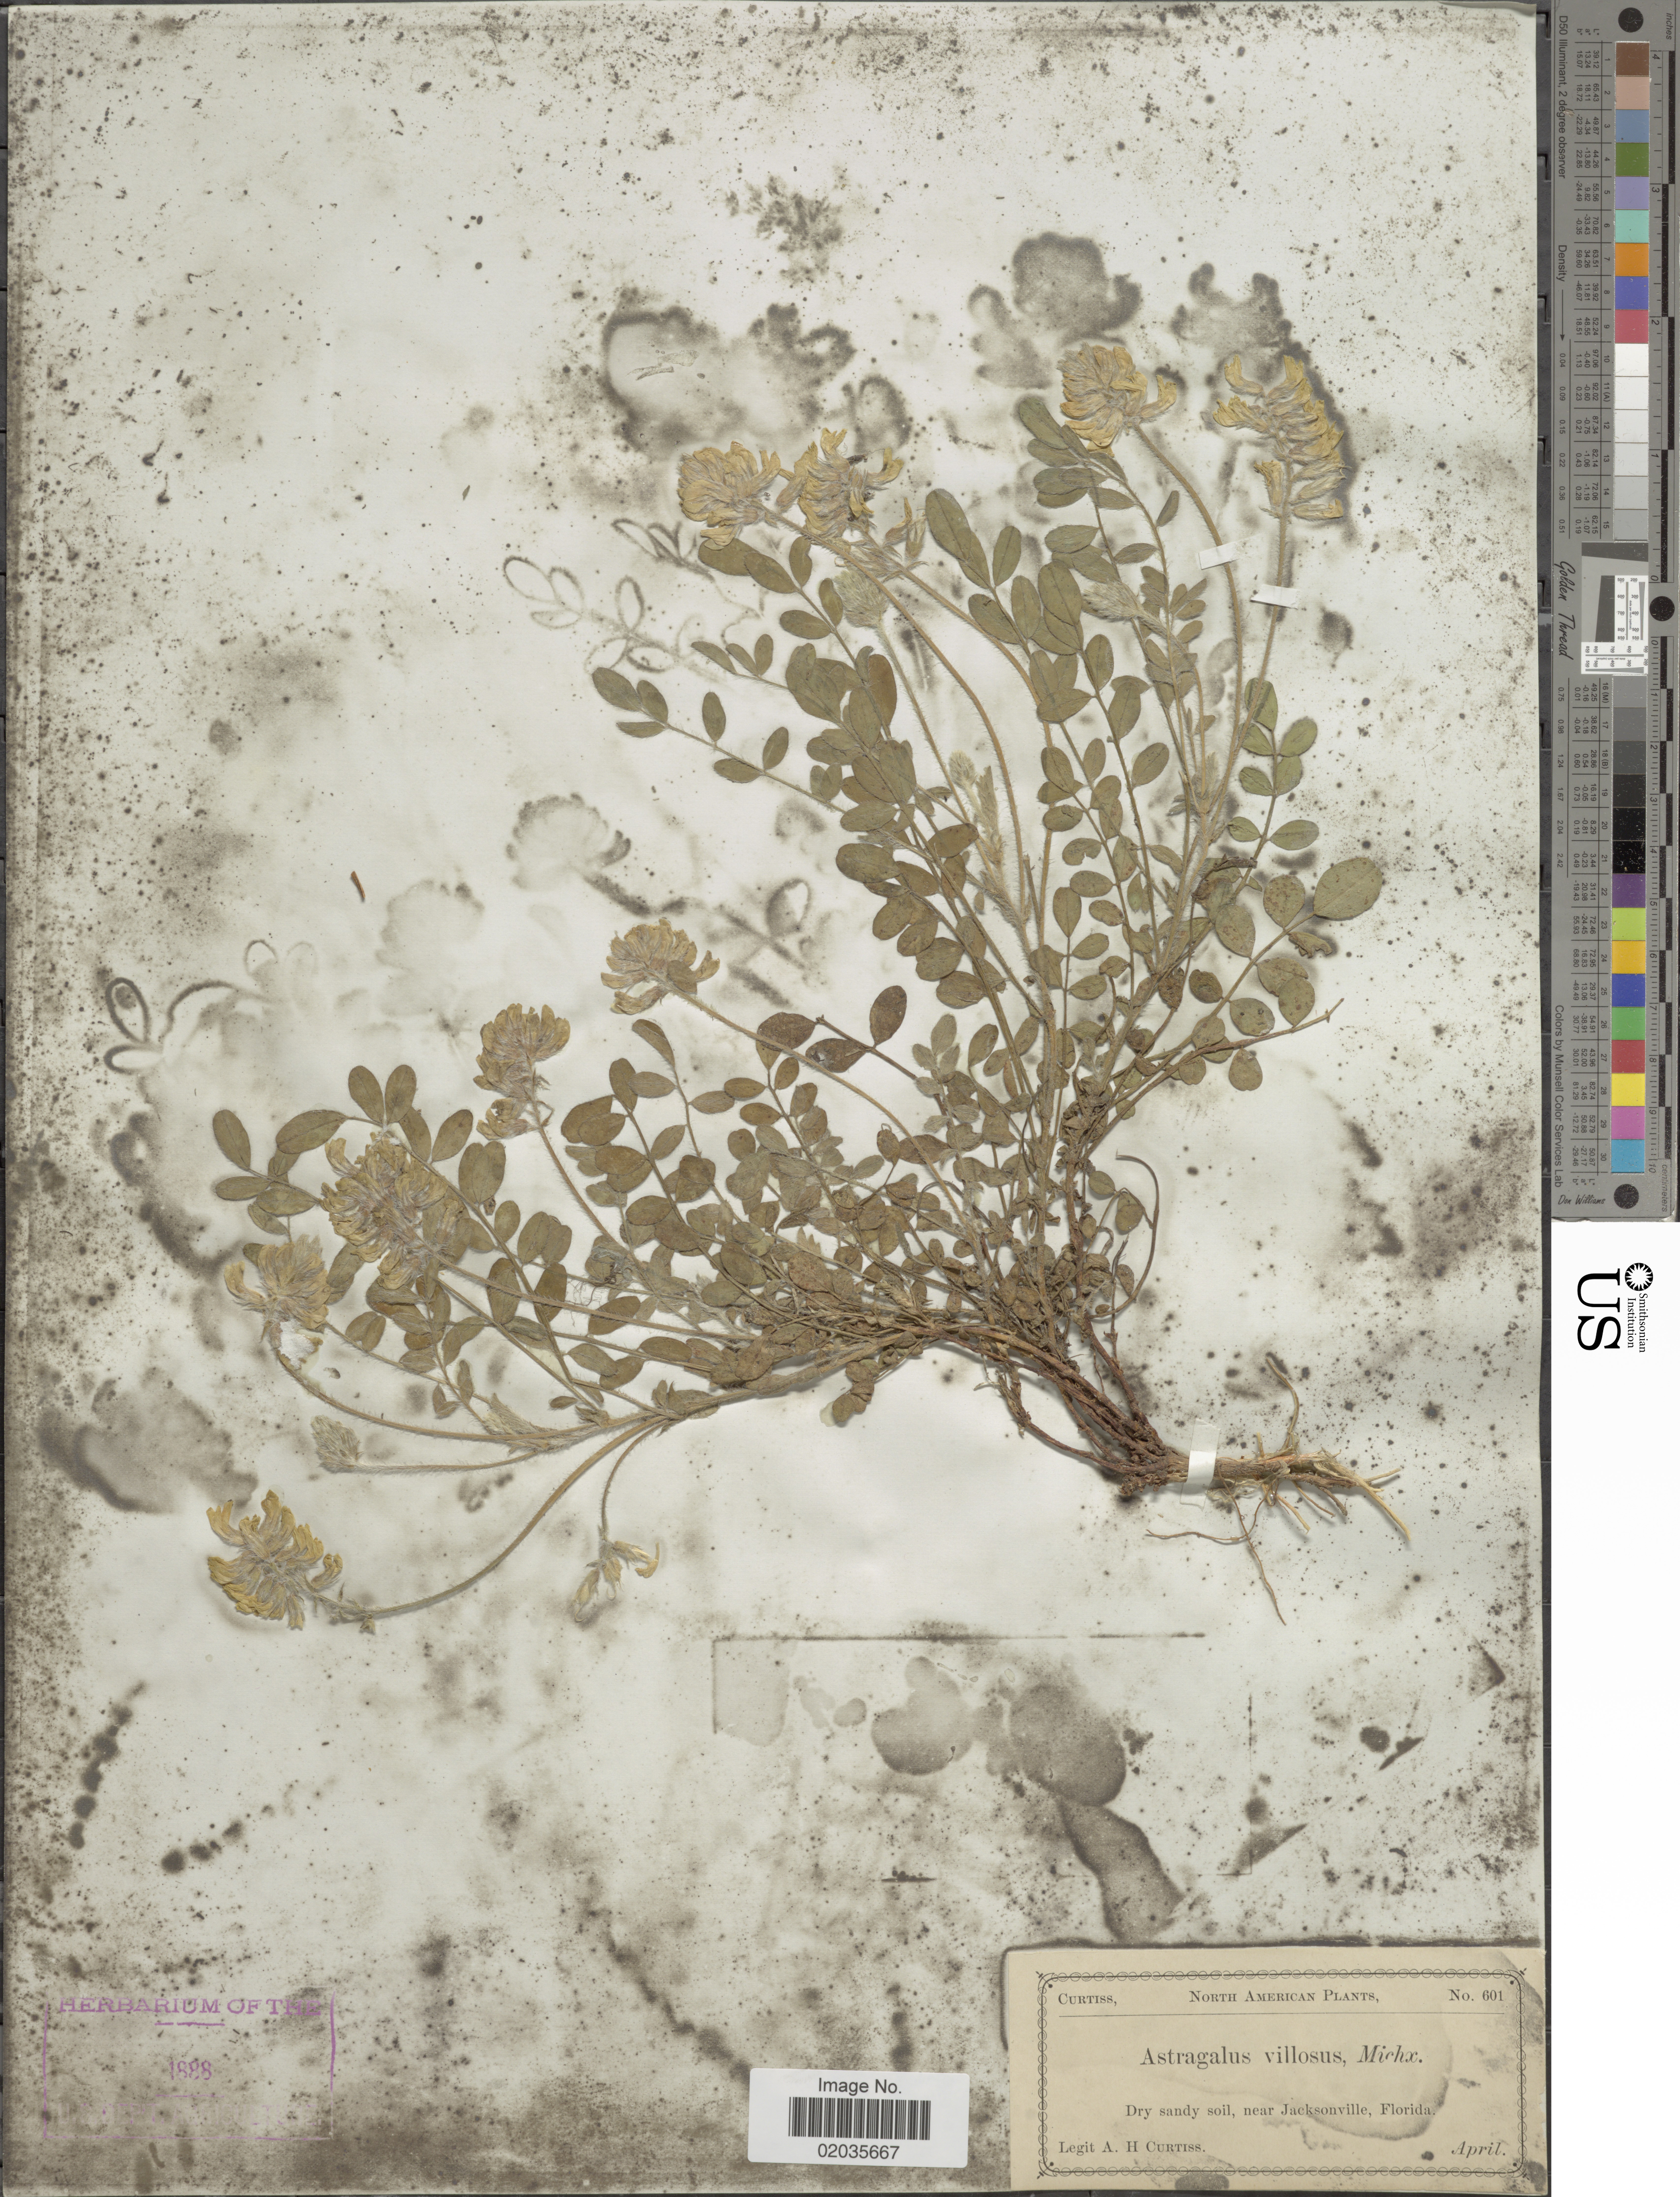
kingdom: Plantae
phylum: Tracheophyta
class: Magnoliopsida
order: Fabales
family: Fabaceae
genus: Astragalus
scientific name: Astragalus villosus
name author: Michx.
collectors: A. H. Curtiss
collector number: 601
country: United States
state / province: Florida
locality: Near Jacksonville